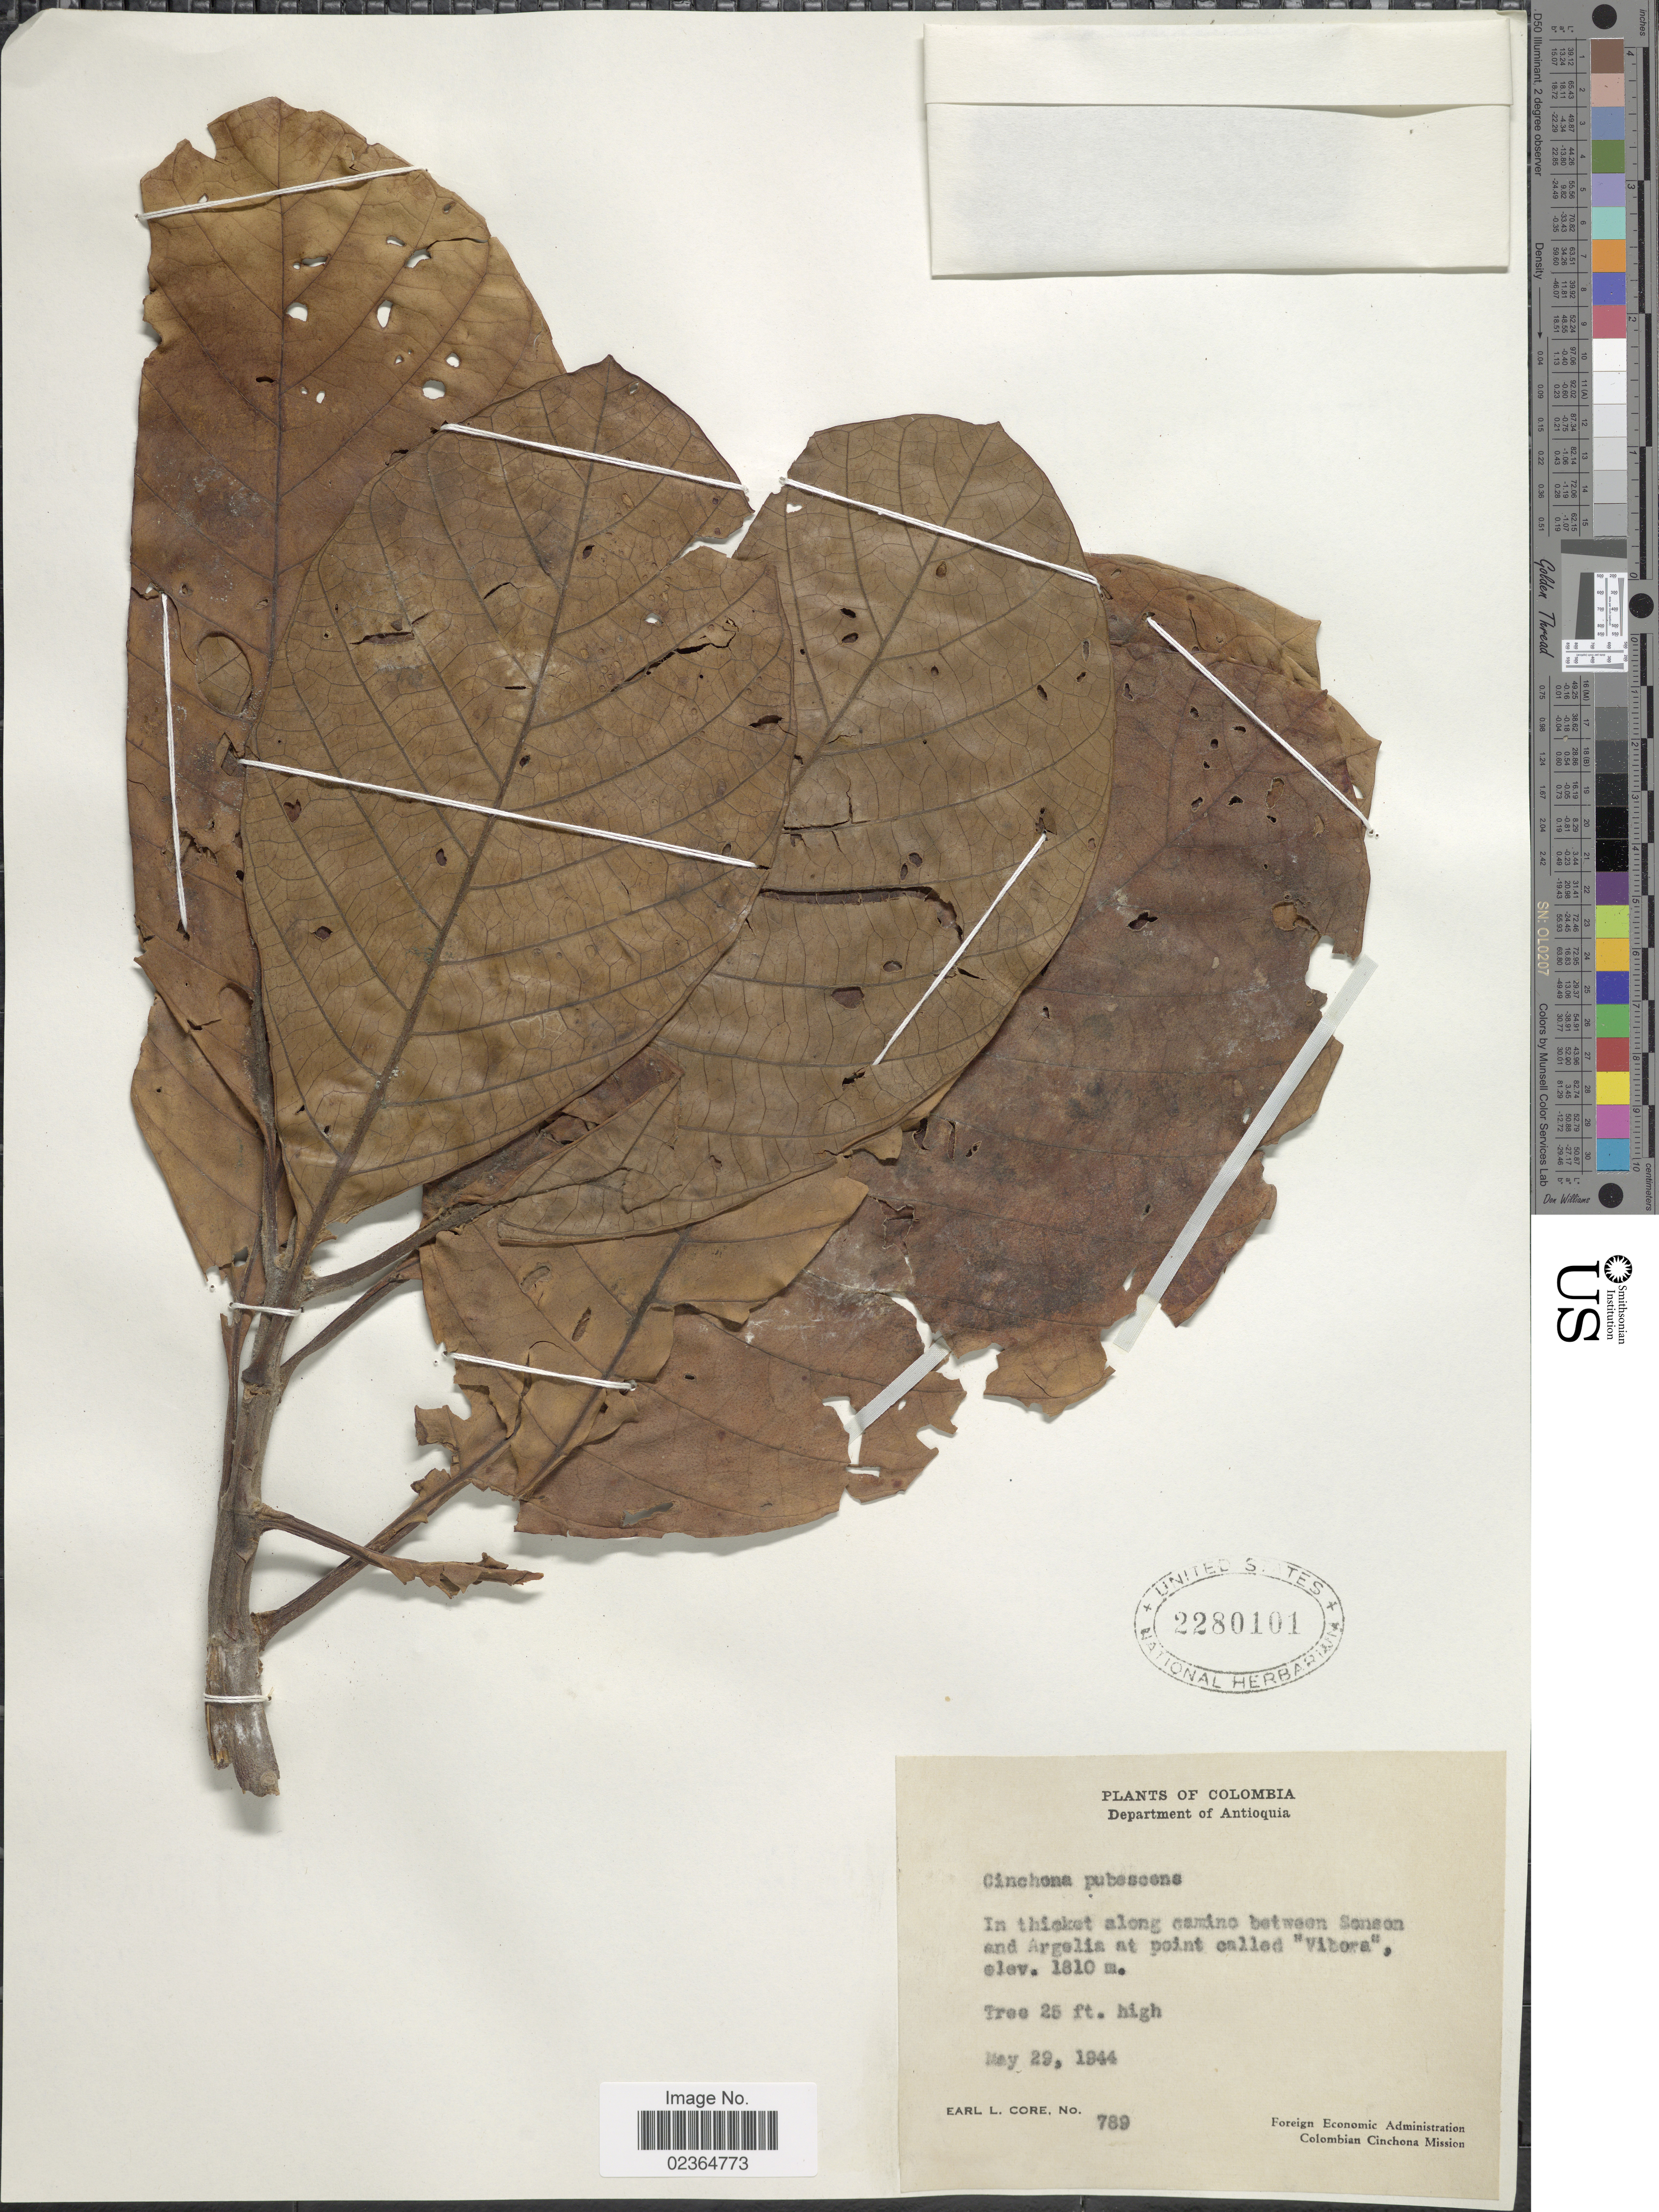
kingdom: Plantae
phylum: Tracheophyta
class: Magnoliopsida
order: Gentianales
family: Rubiaceae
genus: Cinchona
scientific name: Cinchona pubescens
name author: Vahl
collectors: E. L. Core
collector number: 789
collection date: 1944-05-29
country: Colombia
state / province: Antioquia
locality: Along camino between Sonson ad Argelia at point called "Vitora"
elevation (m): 1810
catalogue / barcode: US 2280101